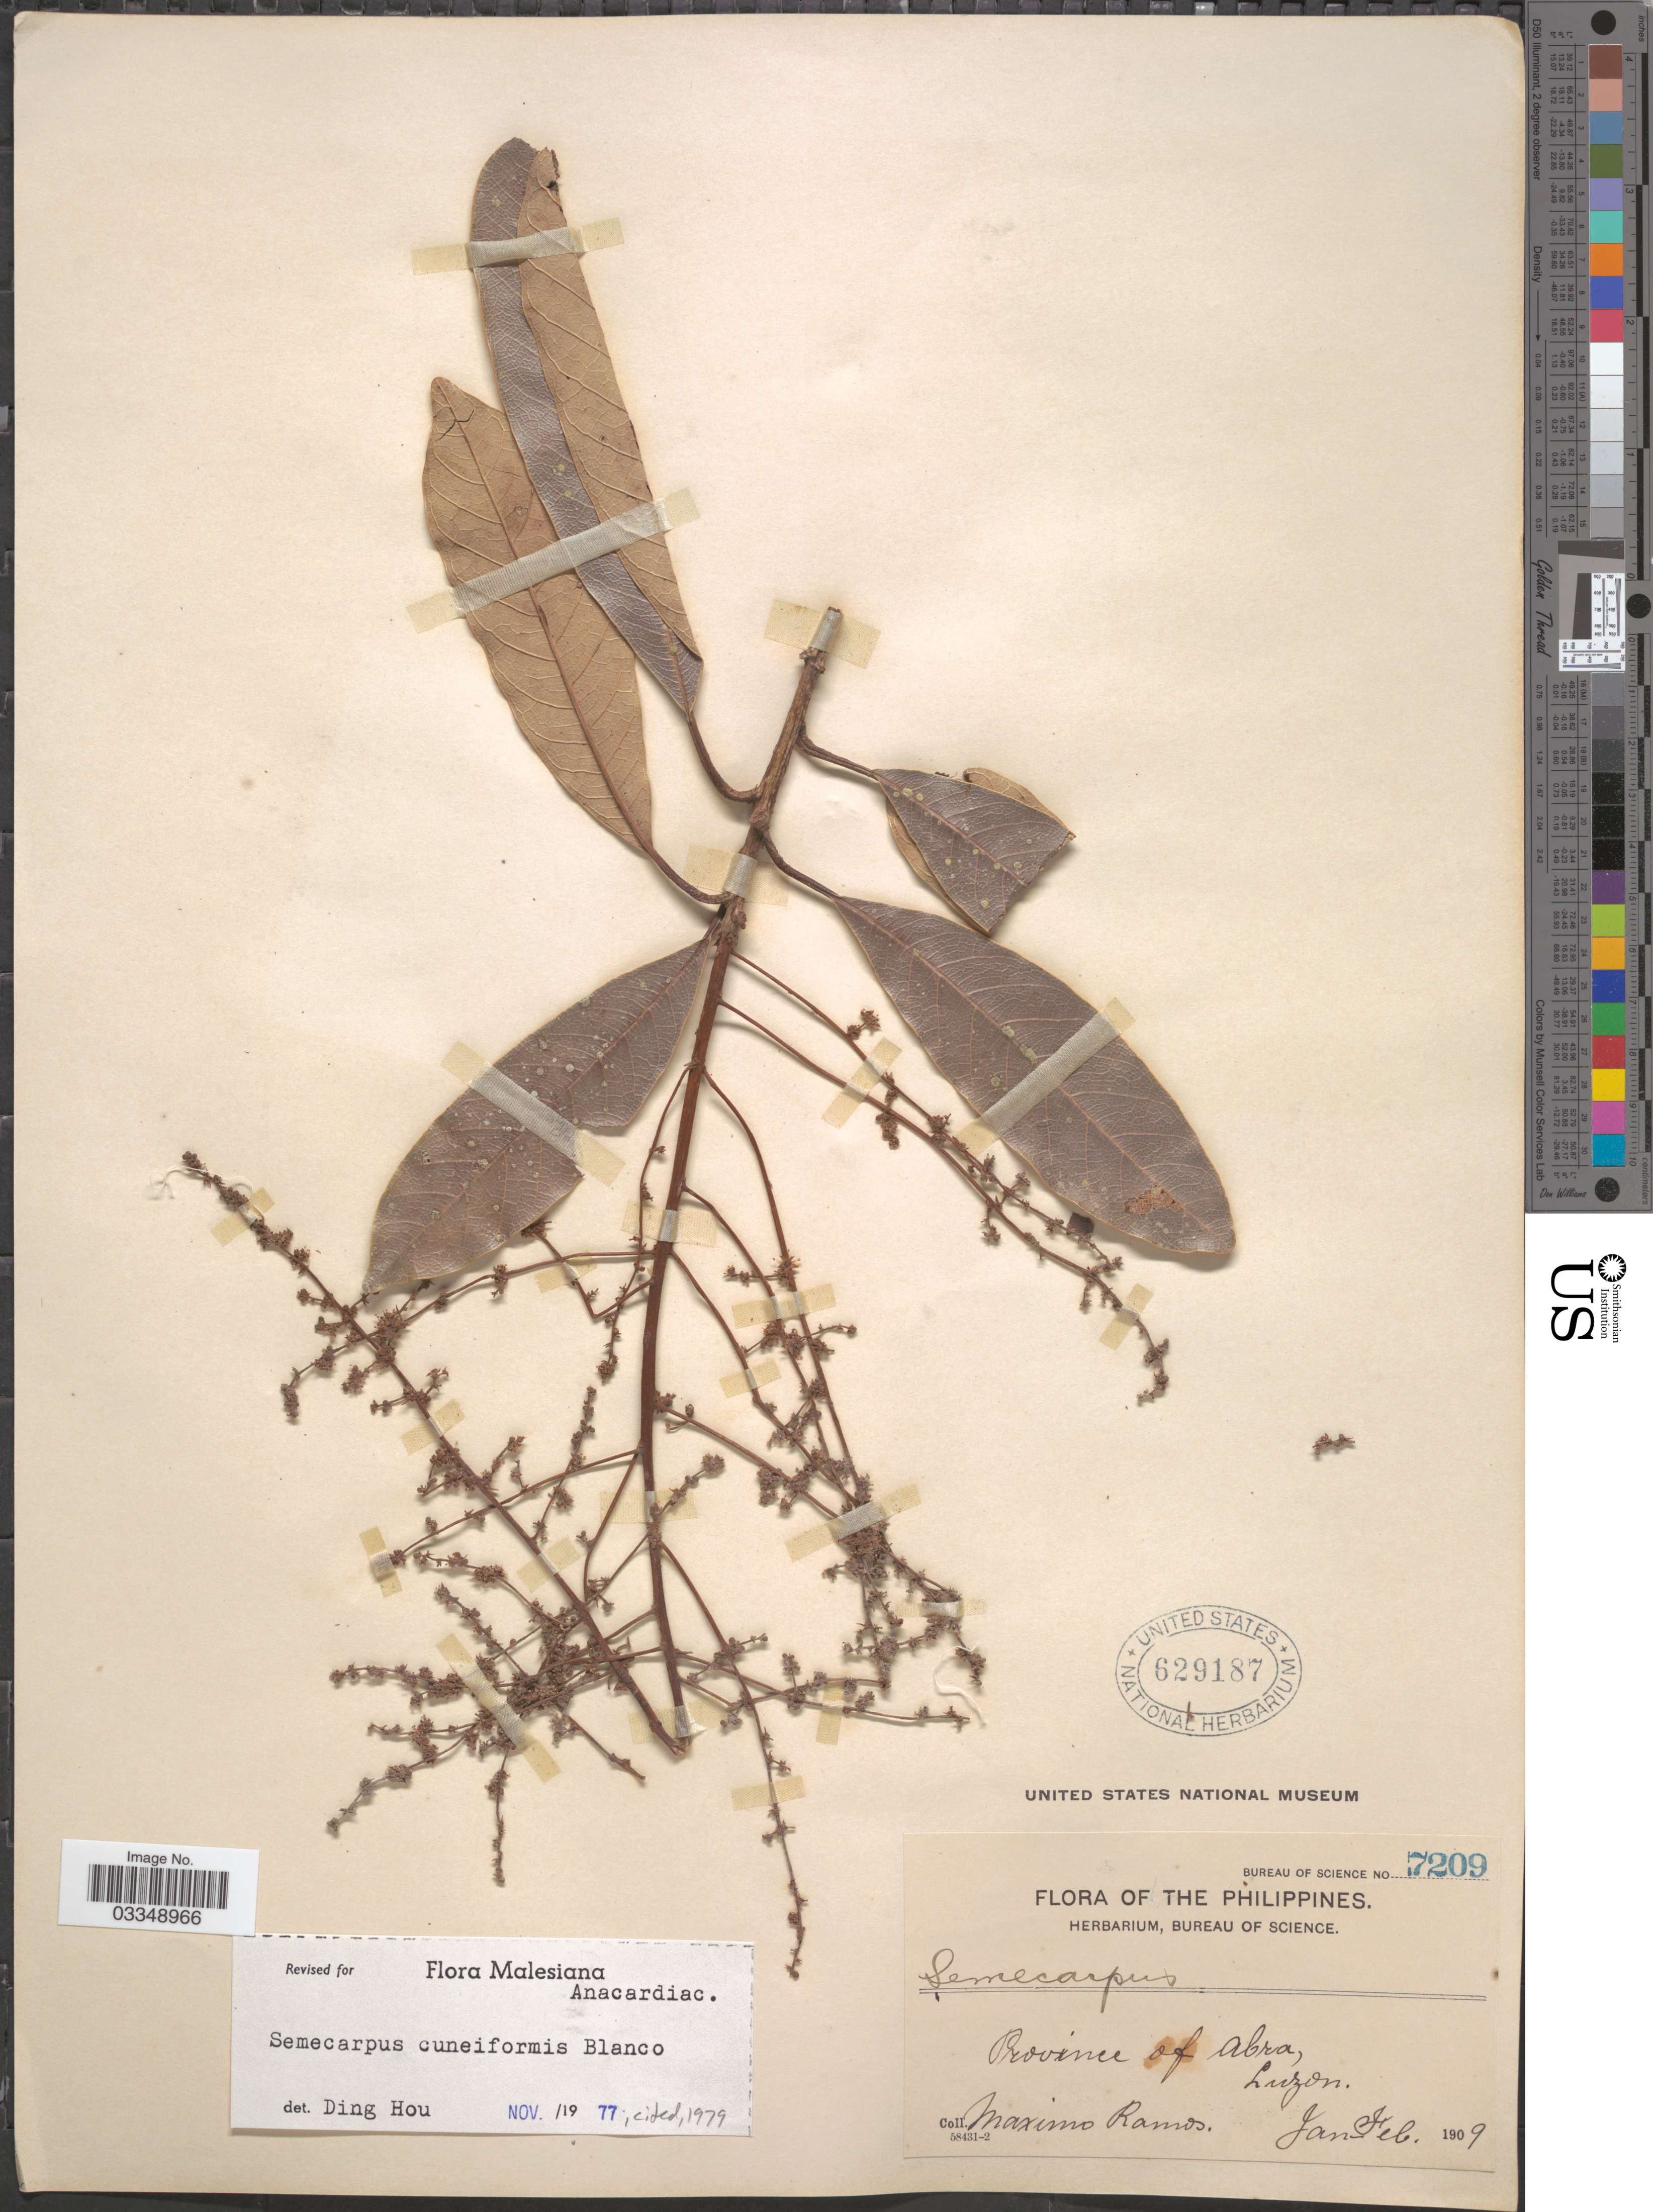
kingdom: Plantae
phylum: Tracheophyta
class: Magnoliopsida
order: Sapindales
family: Anacardiaceae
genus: Semecarpus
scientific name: Semecarpus cuneiformis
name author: Blanco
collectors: M. Ramos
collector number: Bureau of Science 7209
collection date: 1909-01/1909-02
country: Philippines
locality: Province of Abra, Luzon.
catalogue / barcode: US 629187